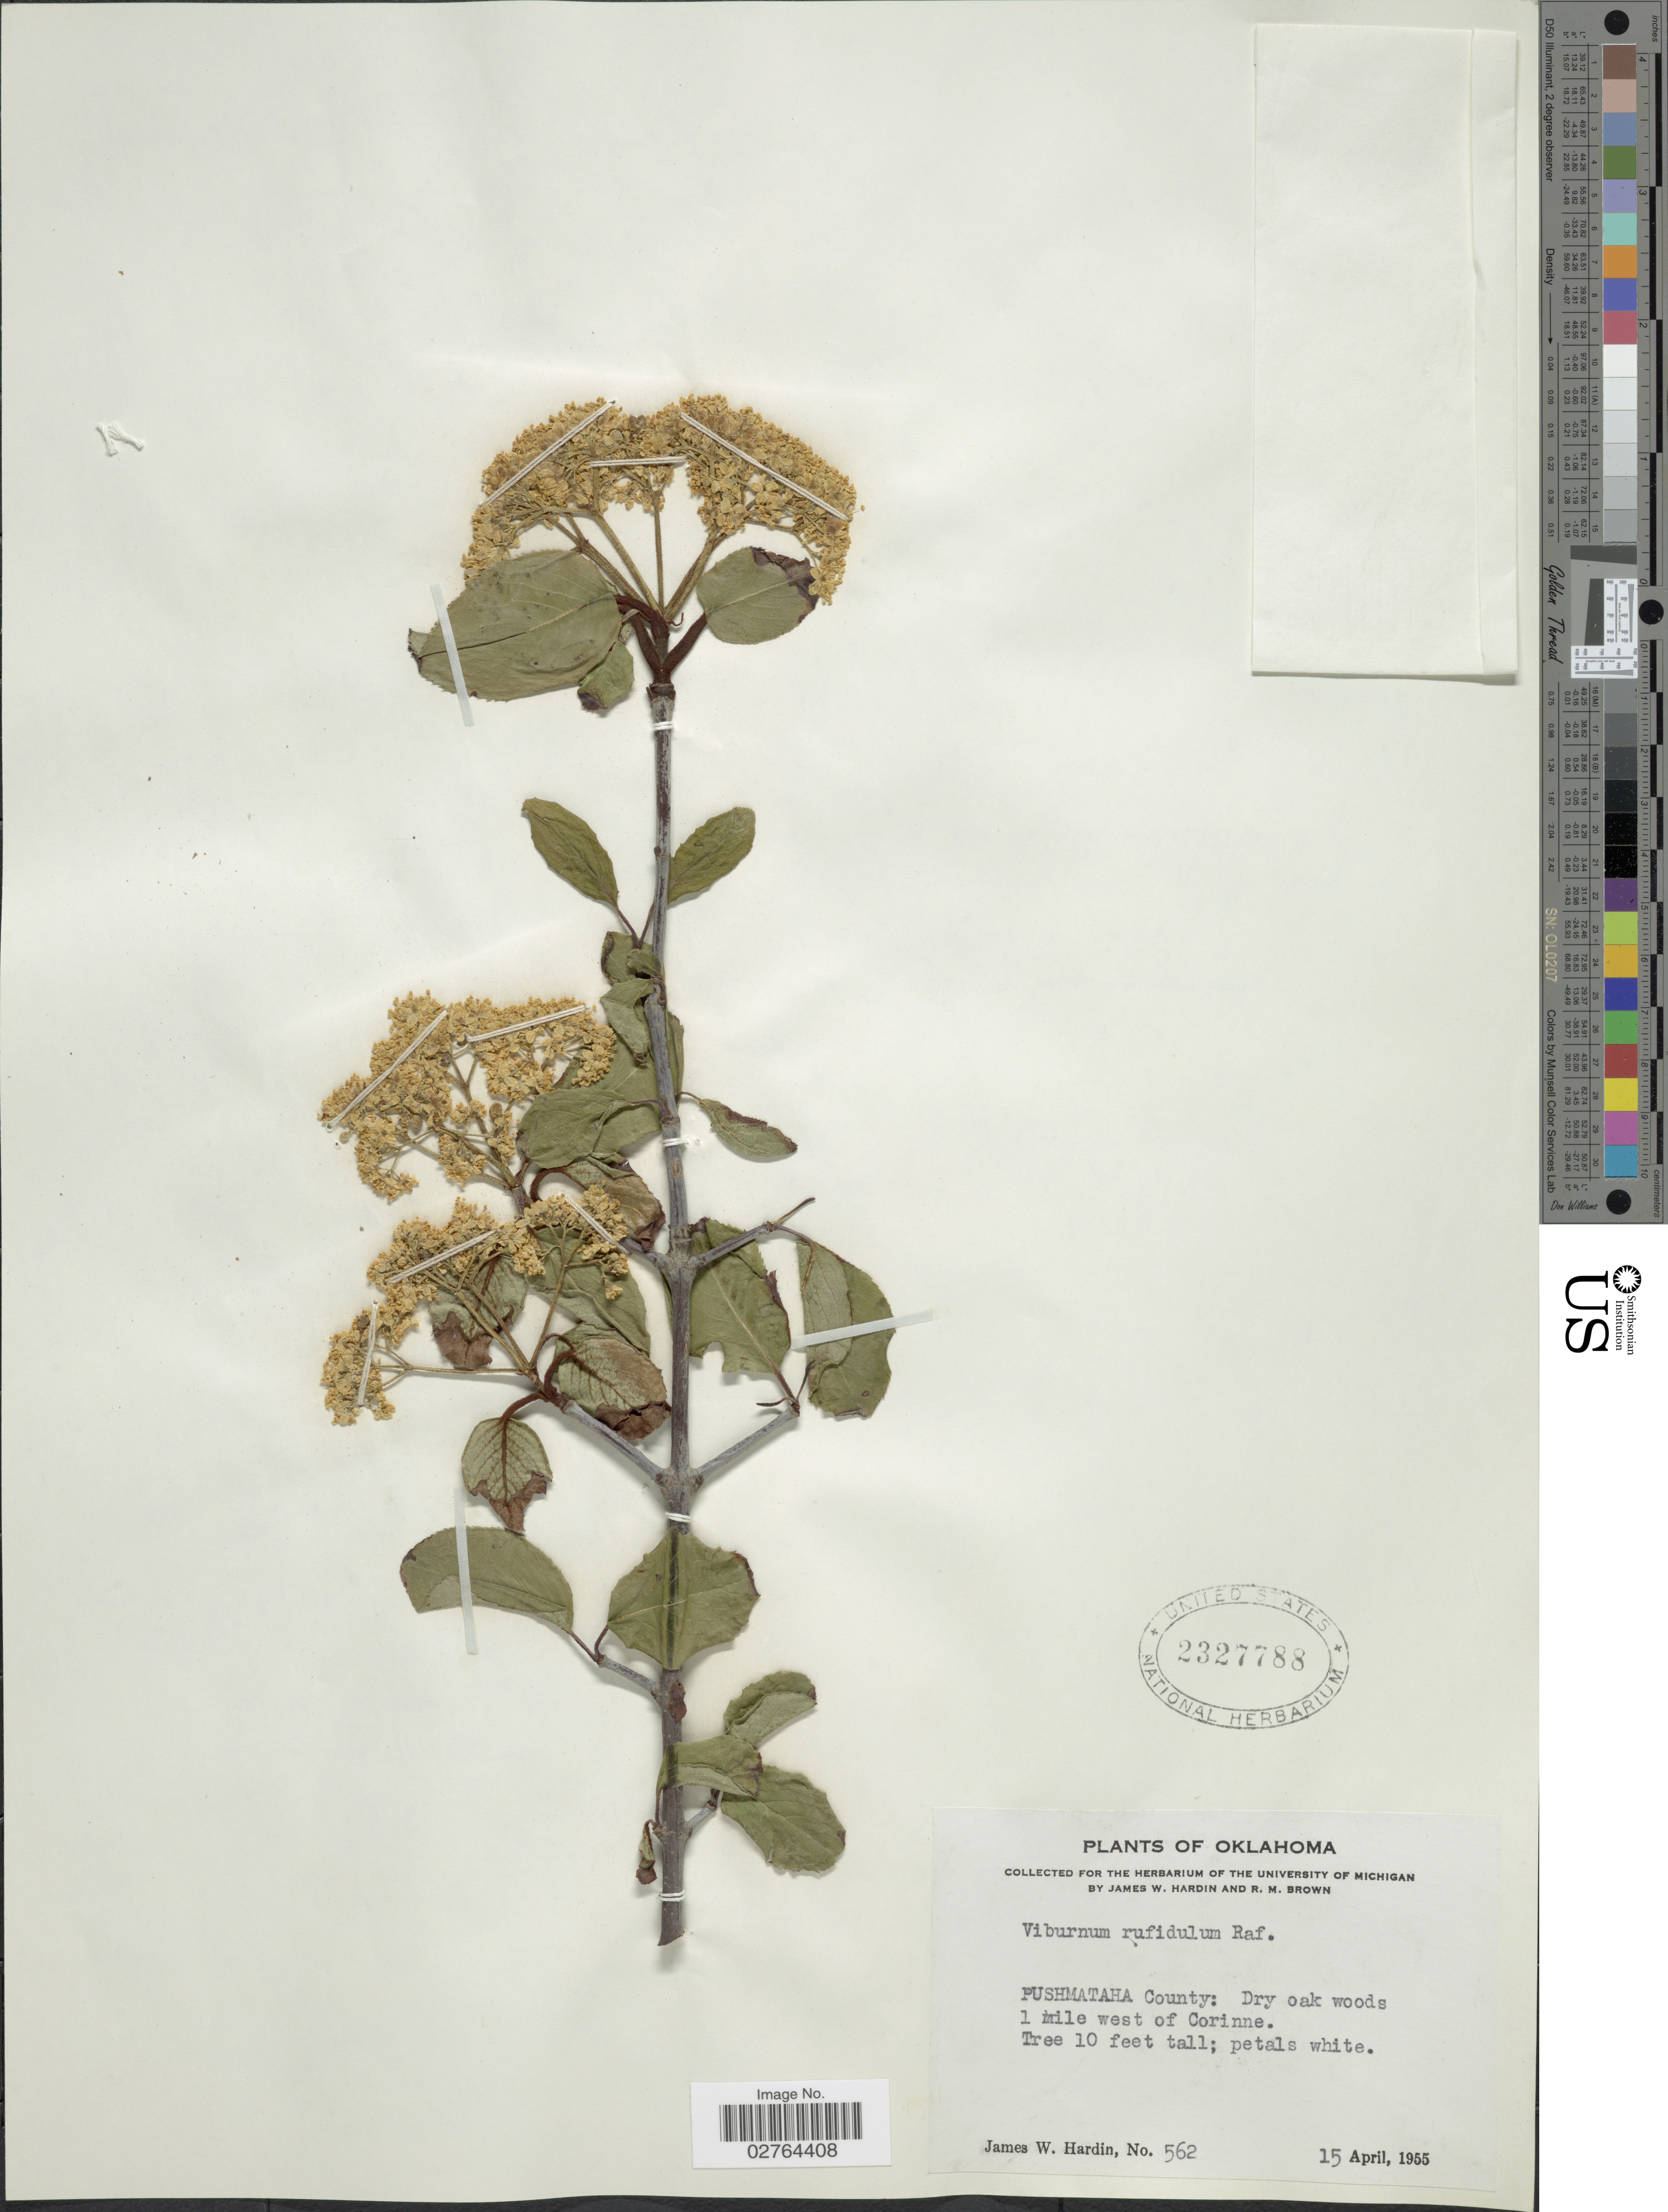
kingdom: Plantae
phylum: Tracheophyta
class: Magnoliopsida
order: Dipsacales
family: Viburnaceae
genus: Viburnum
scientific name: Viburnum rufidulum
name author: Raf.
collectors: J. W. Hardin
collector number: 562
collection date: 1955-04-15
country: United States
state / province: Oklahoma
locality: Pushmataha County: Dry oak woods 1 mile west of Corinne.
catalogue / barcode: US 2327788